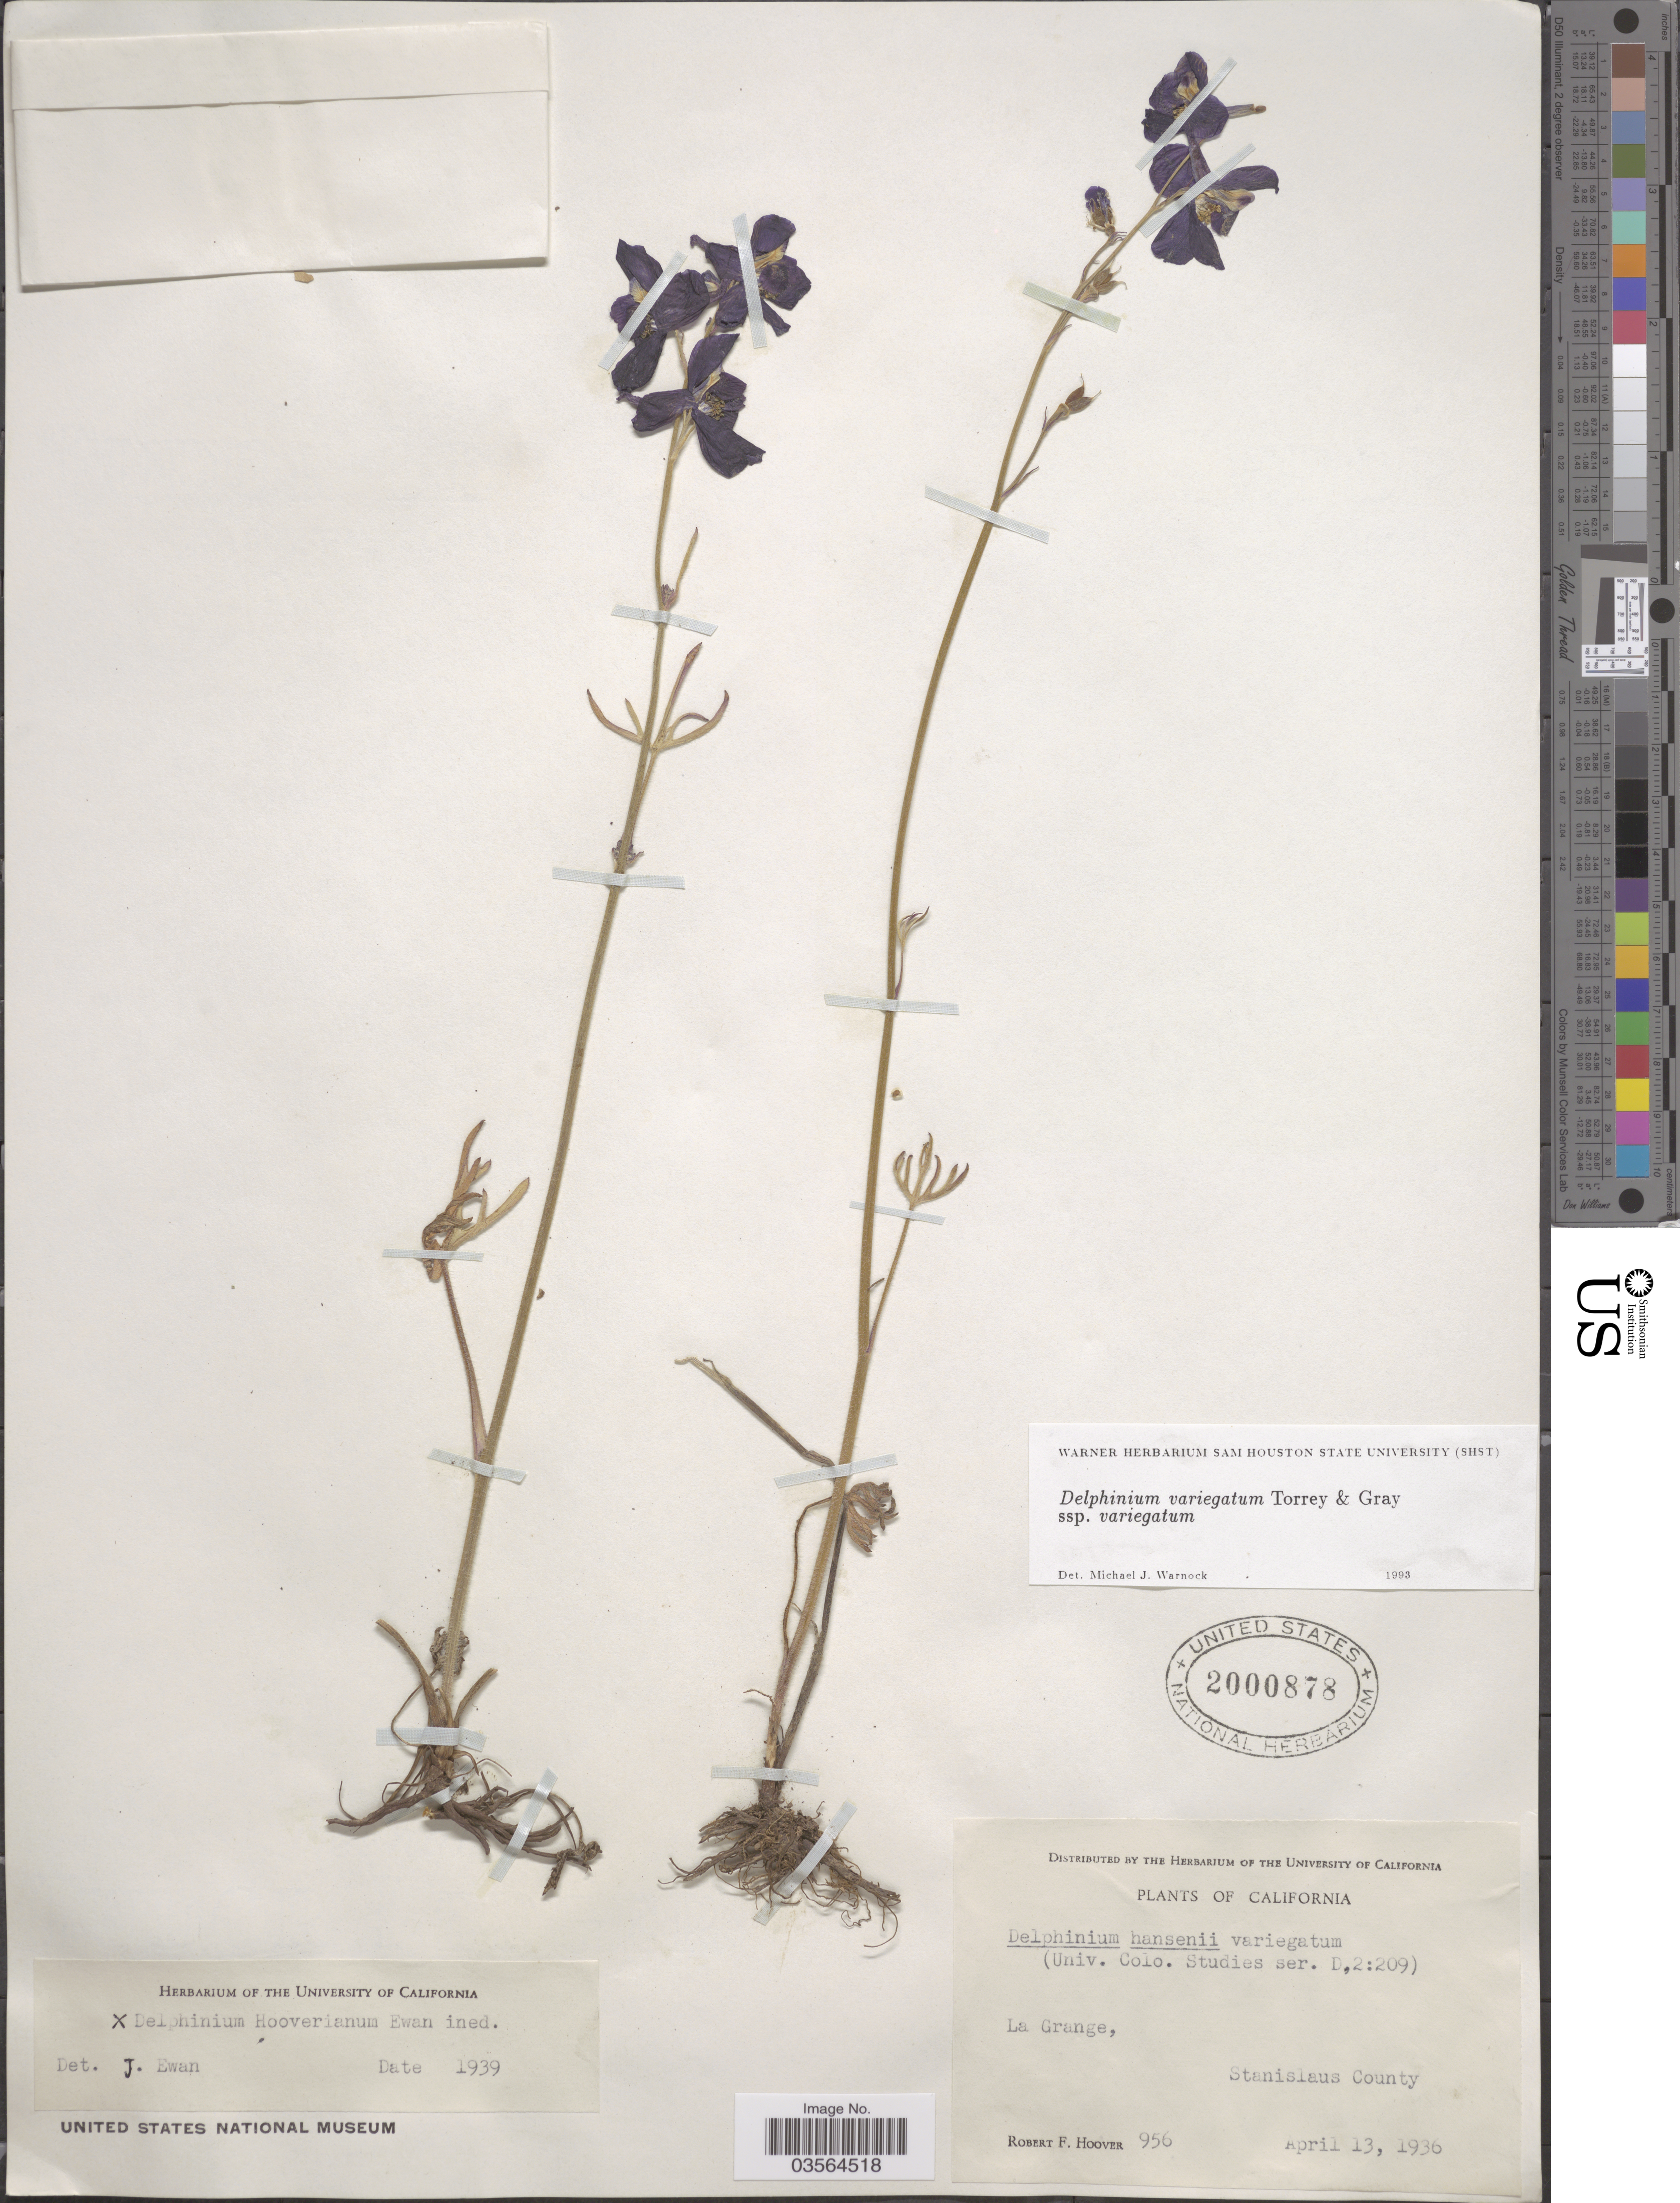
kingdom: Plantae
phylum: Tracheophyta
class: Magnoliopsida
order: Ranunculales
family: Ranunculaceae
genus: Delphinium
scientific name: Delphinium variegatum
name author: Torr. & A. Gray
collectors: R. F. Hoover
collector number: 956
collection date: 1936-04-13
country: United States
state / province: California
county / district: Stanislaus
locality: La Grange, Stanislaus County.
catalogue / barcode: US 2000878